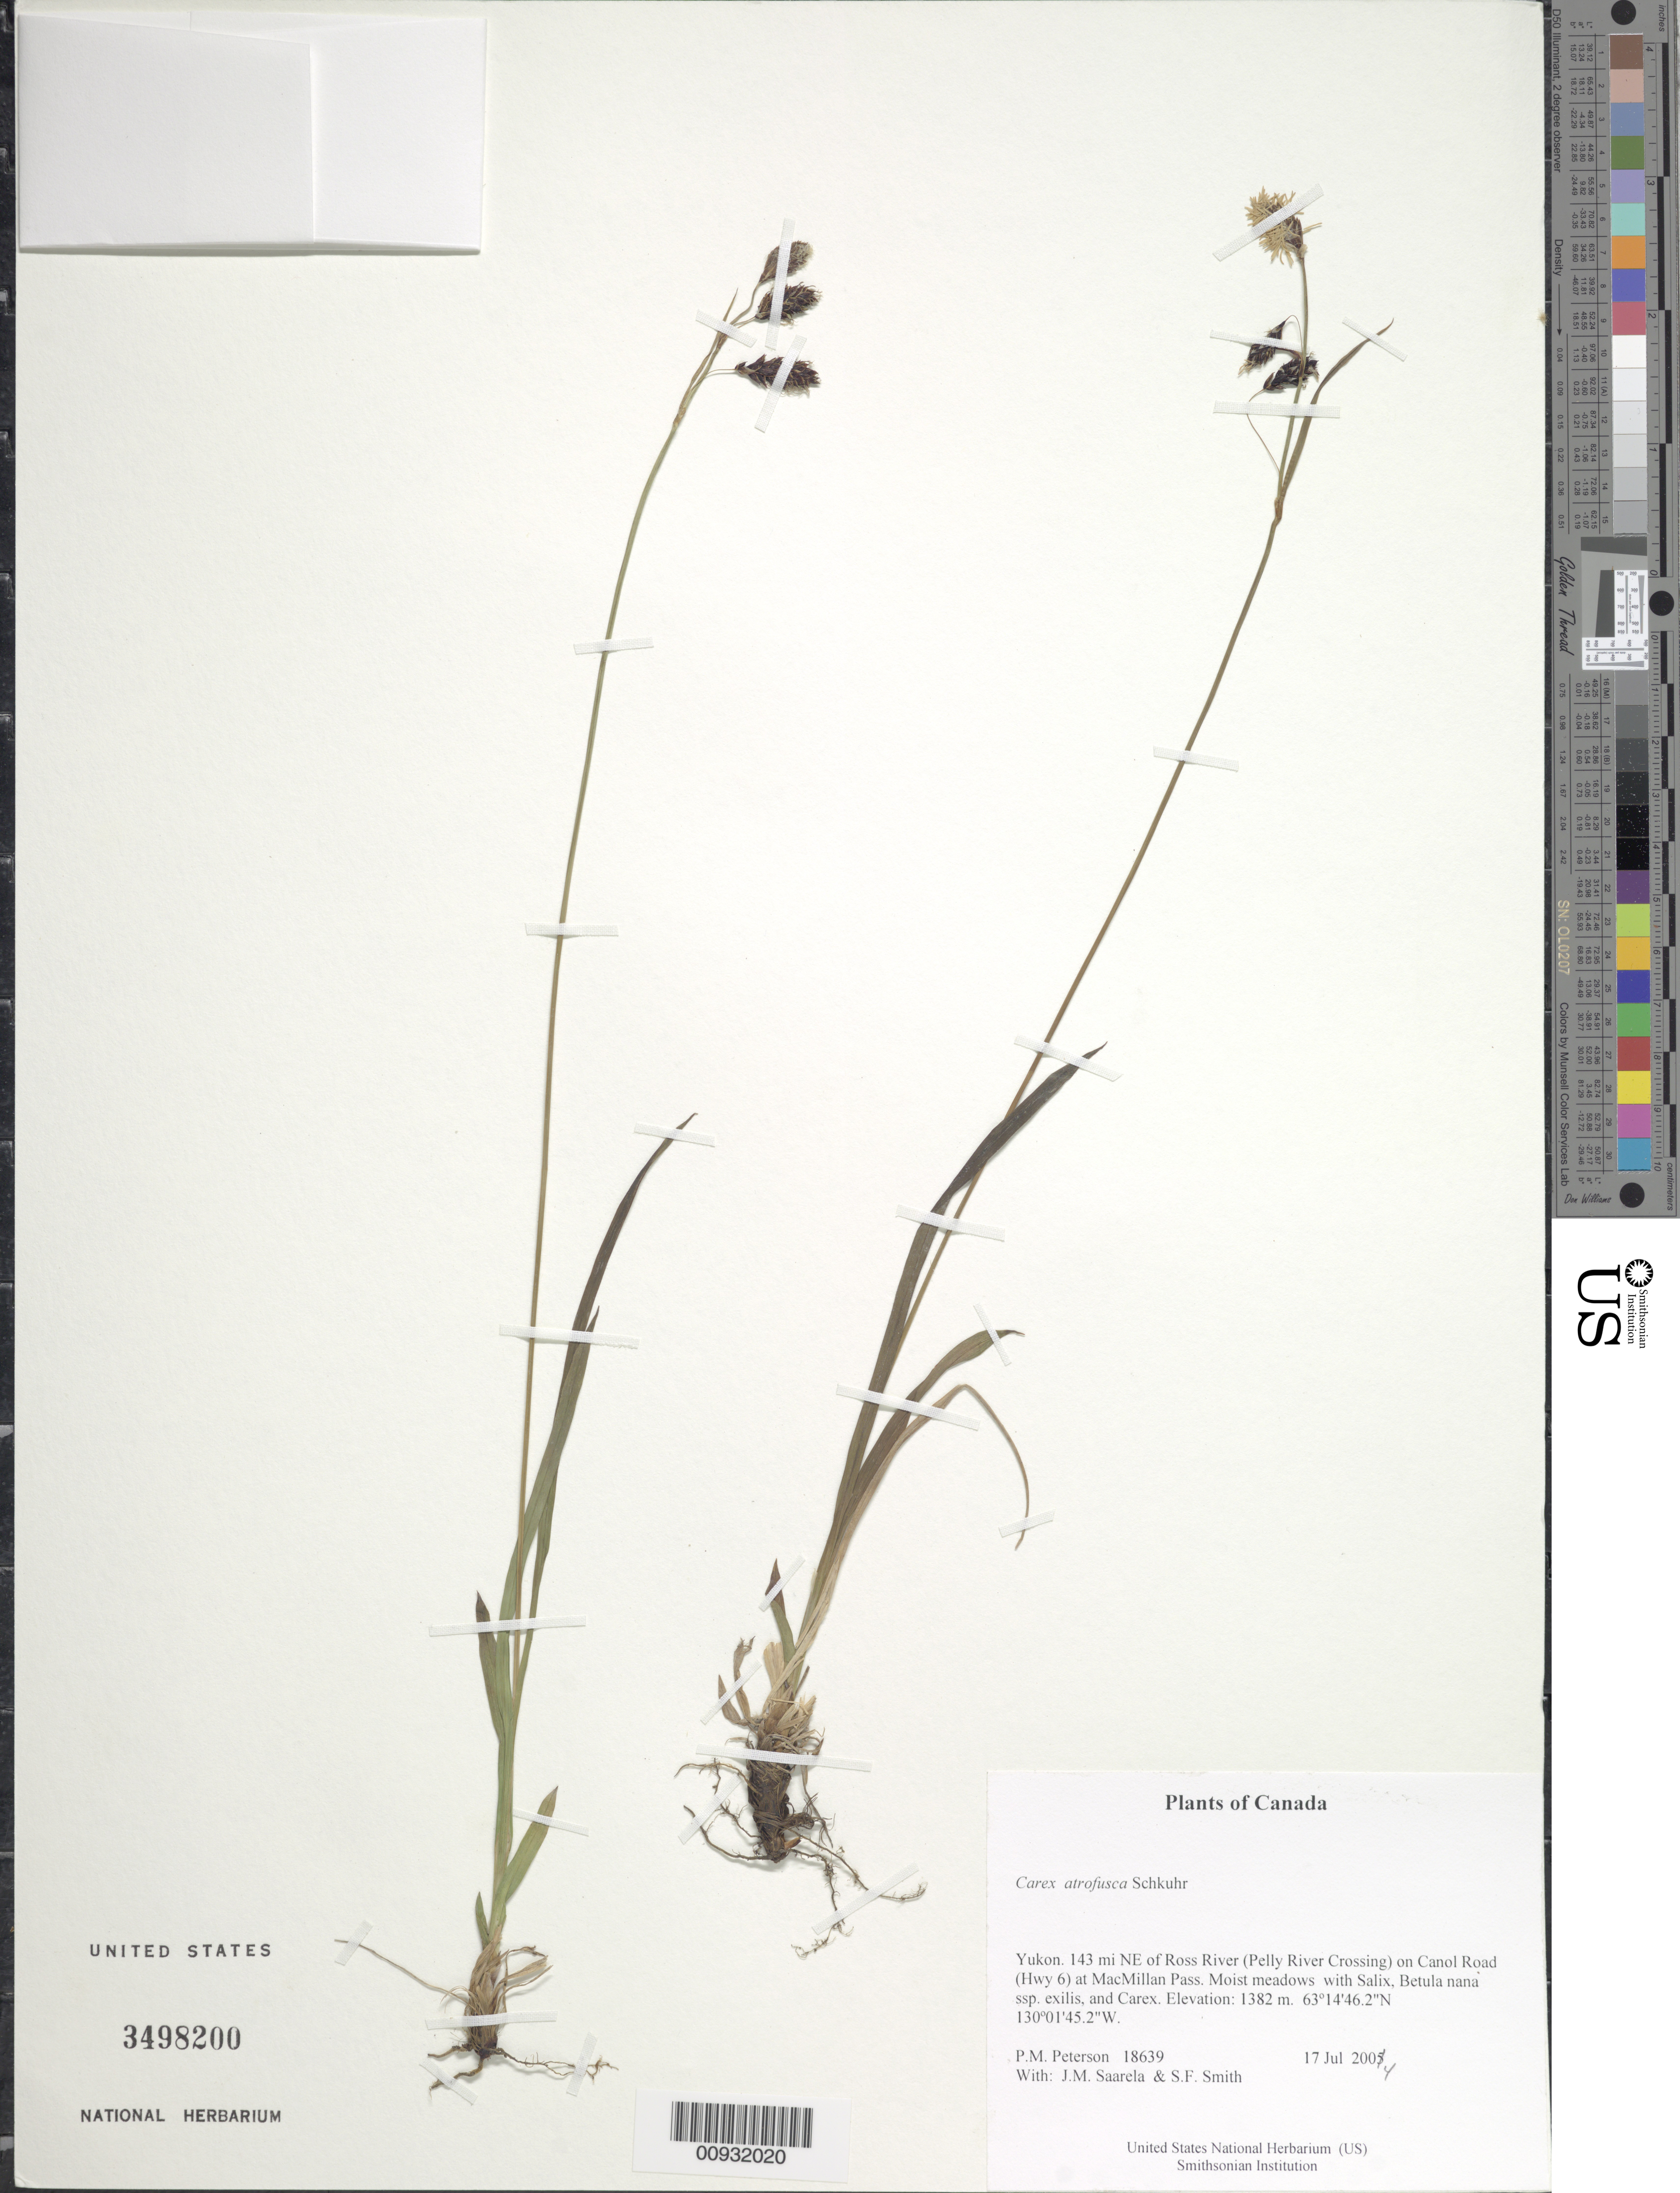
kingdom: Plantae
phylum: Tracheophyta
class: Liliopsida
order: Poales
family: Cyperaceae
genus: Carex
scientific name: Carex atrofusca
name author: Schkuhr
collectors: P. M. Peterson, J. Saarela & S.F. Smith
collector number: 18639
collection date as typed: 17 Jul 2004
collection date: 2004-07-17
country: Canada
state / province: Yukon Territory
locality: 143 mi NE of Ross River (Pelly River Crossing) on Canol Road (Hwy 6) at MacMillan Pass. Moist meadows with Salix, Betula nana ssp. exilis, and Carex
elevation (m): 1382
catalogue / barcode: US 3498200